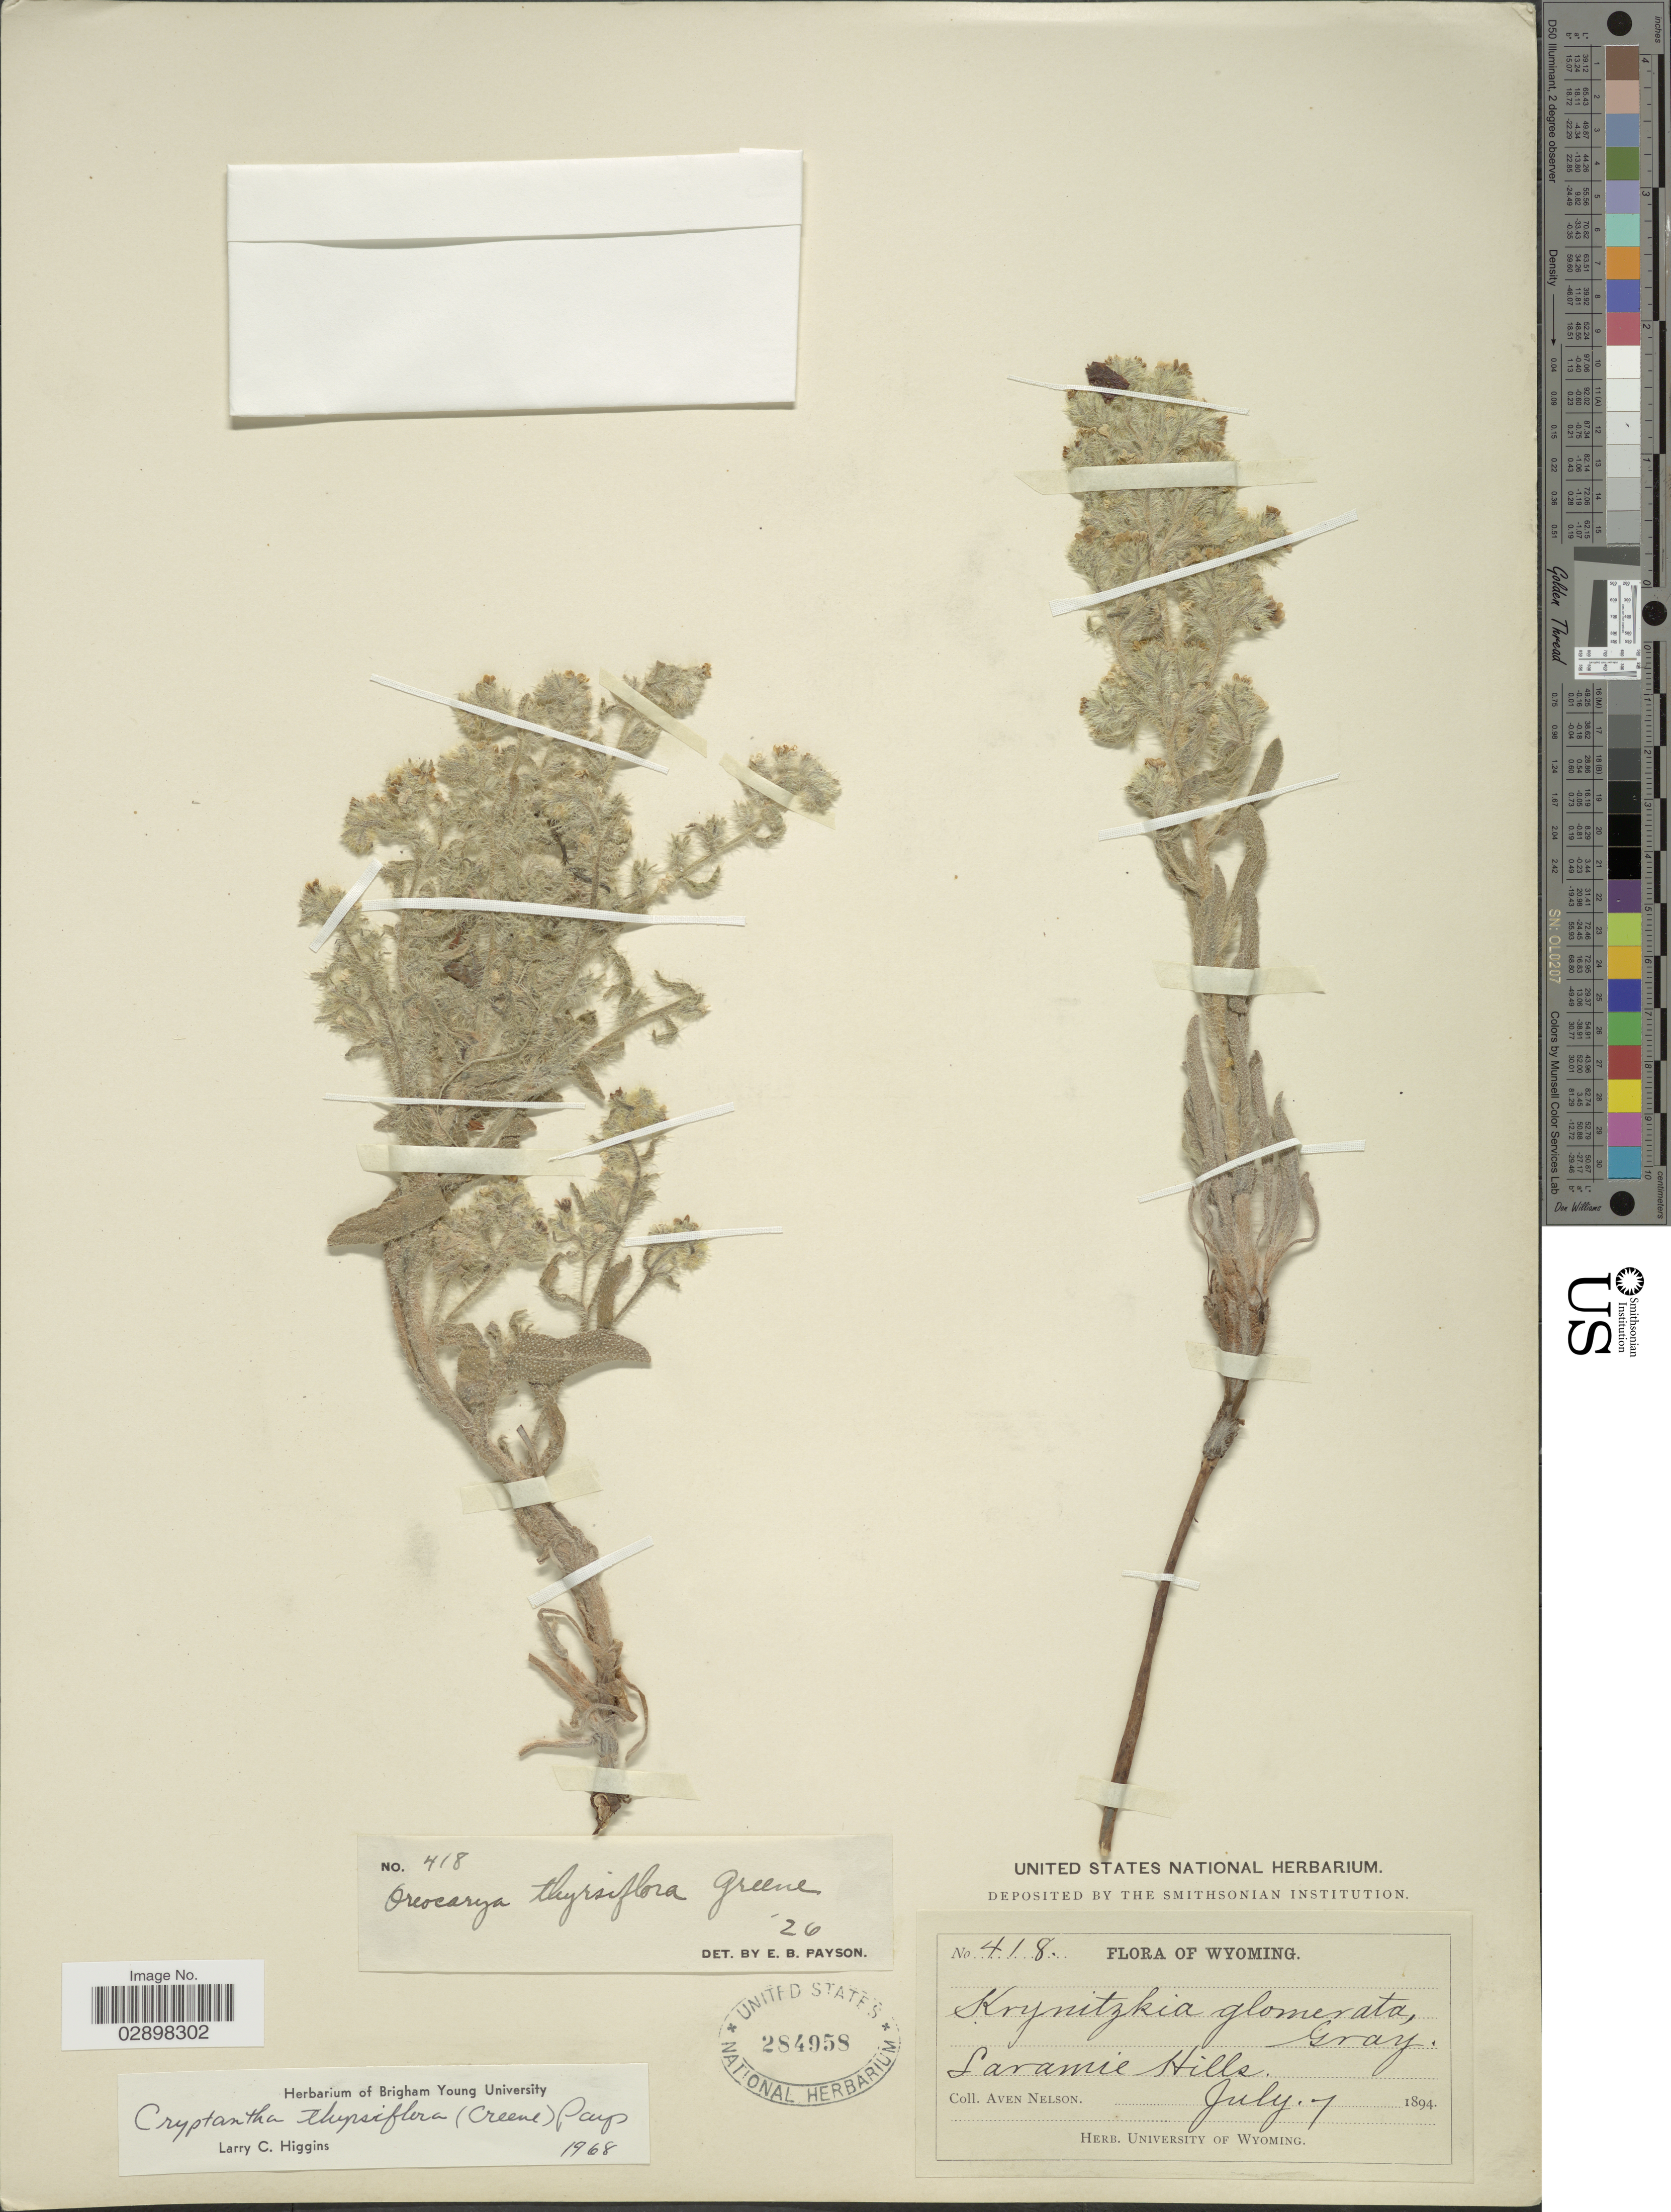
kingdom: Plantae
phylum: Tracheophyta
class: Magnoliopsida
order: Boraginales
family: Boraginaceae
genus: Cryptantha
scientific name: Cryptantha thyrsiflora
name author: (Greene) Payson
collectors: A. Nelson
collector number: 418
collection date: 1894-07-07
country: United States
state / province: Wyoming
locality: Laramie Hills.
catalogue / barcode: US 284958